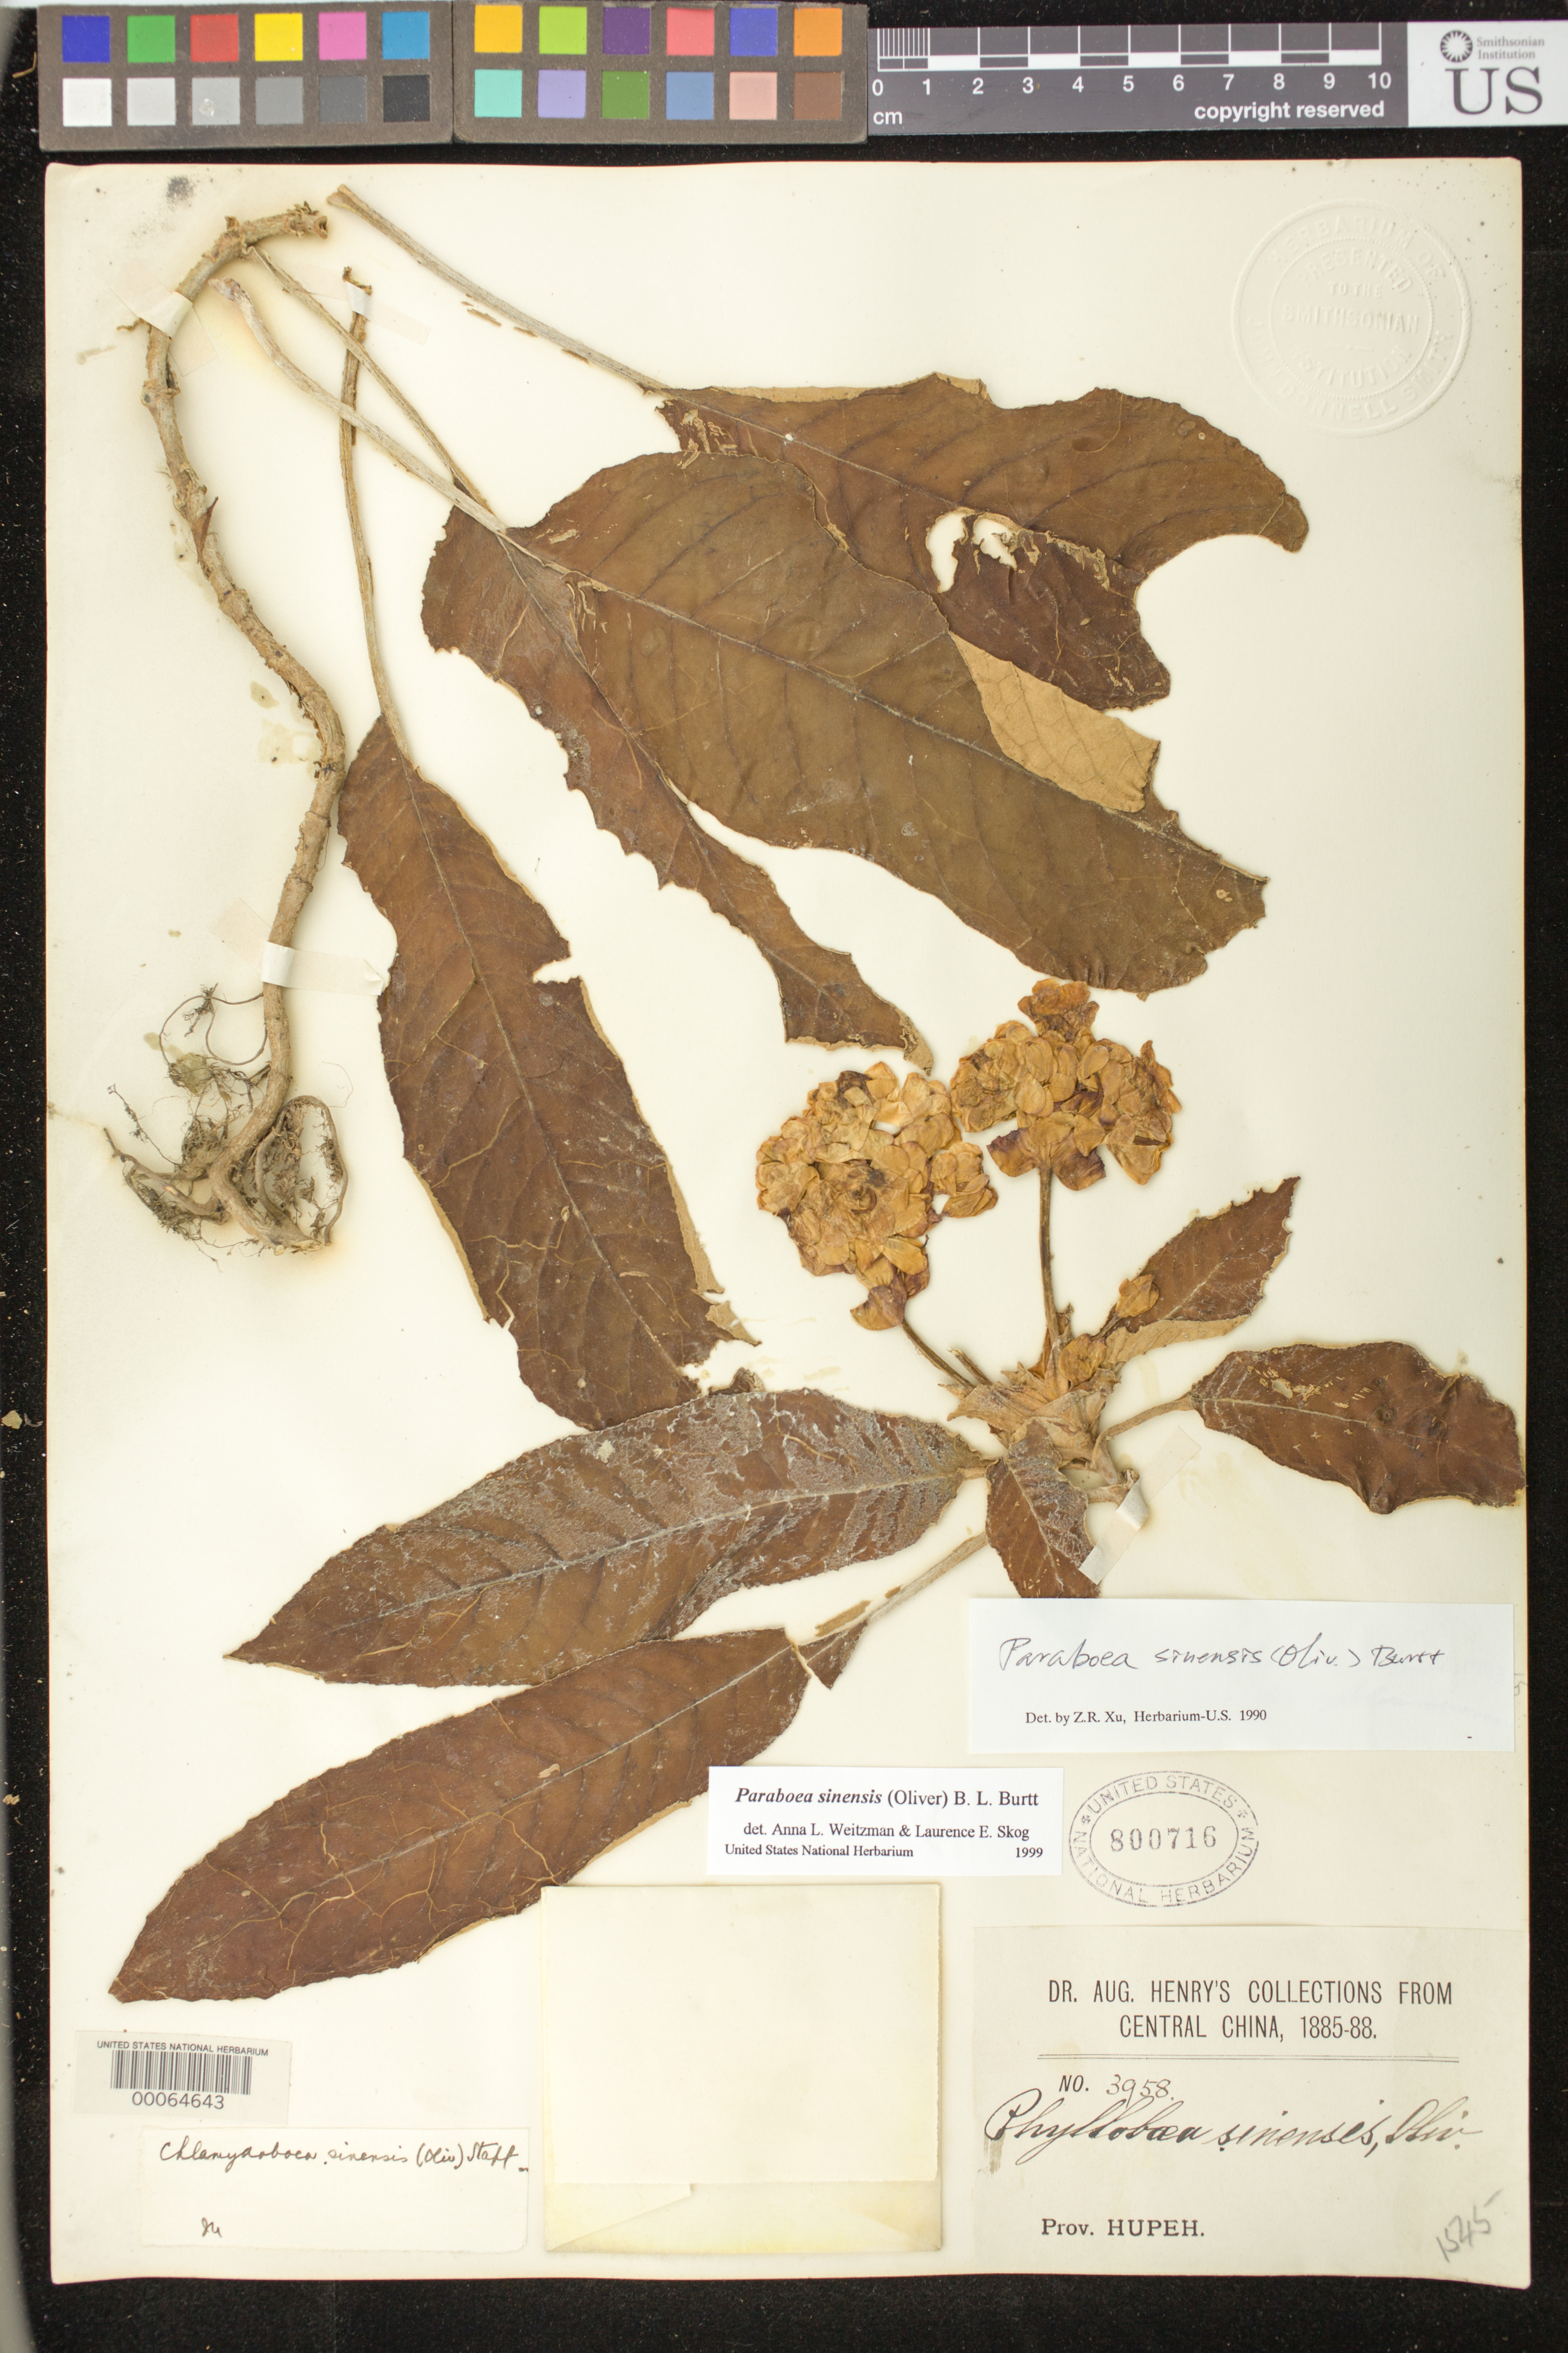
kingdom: Plantae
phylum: Tracheophyta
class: Magnoliopsida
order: Lamiales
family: Gesneriaceae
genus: Paraboea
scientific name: Paraboea rufescens var. umbellata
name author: (Drake) K.Y. Pan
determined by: Xu, Z. R.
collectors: A. Henry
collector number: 3958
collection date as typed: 1885-1888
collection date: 1885/1888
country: China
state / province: Hubei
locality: Hupeh province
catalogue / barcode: US 800716